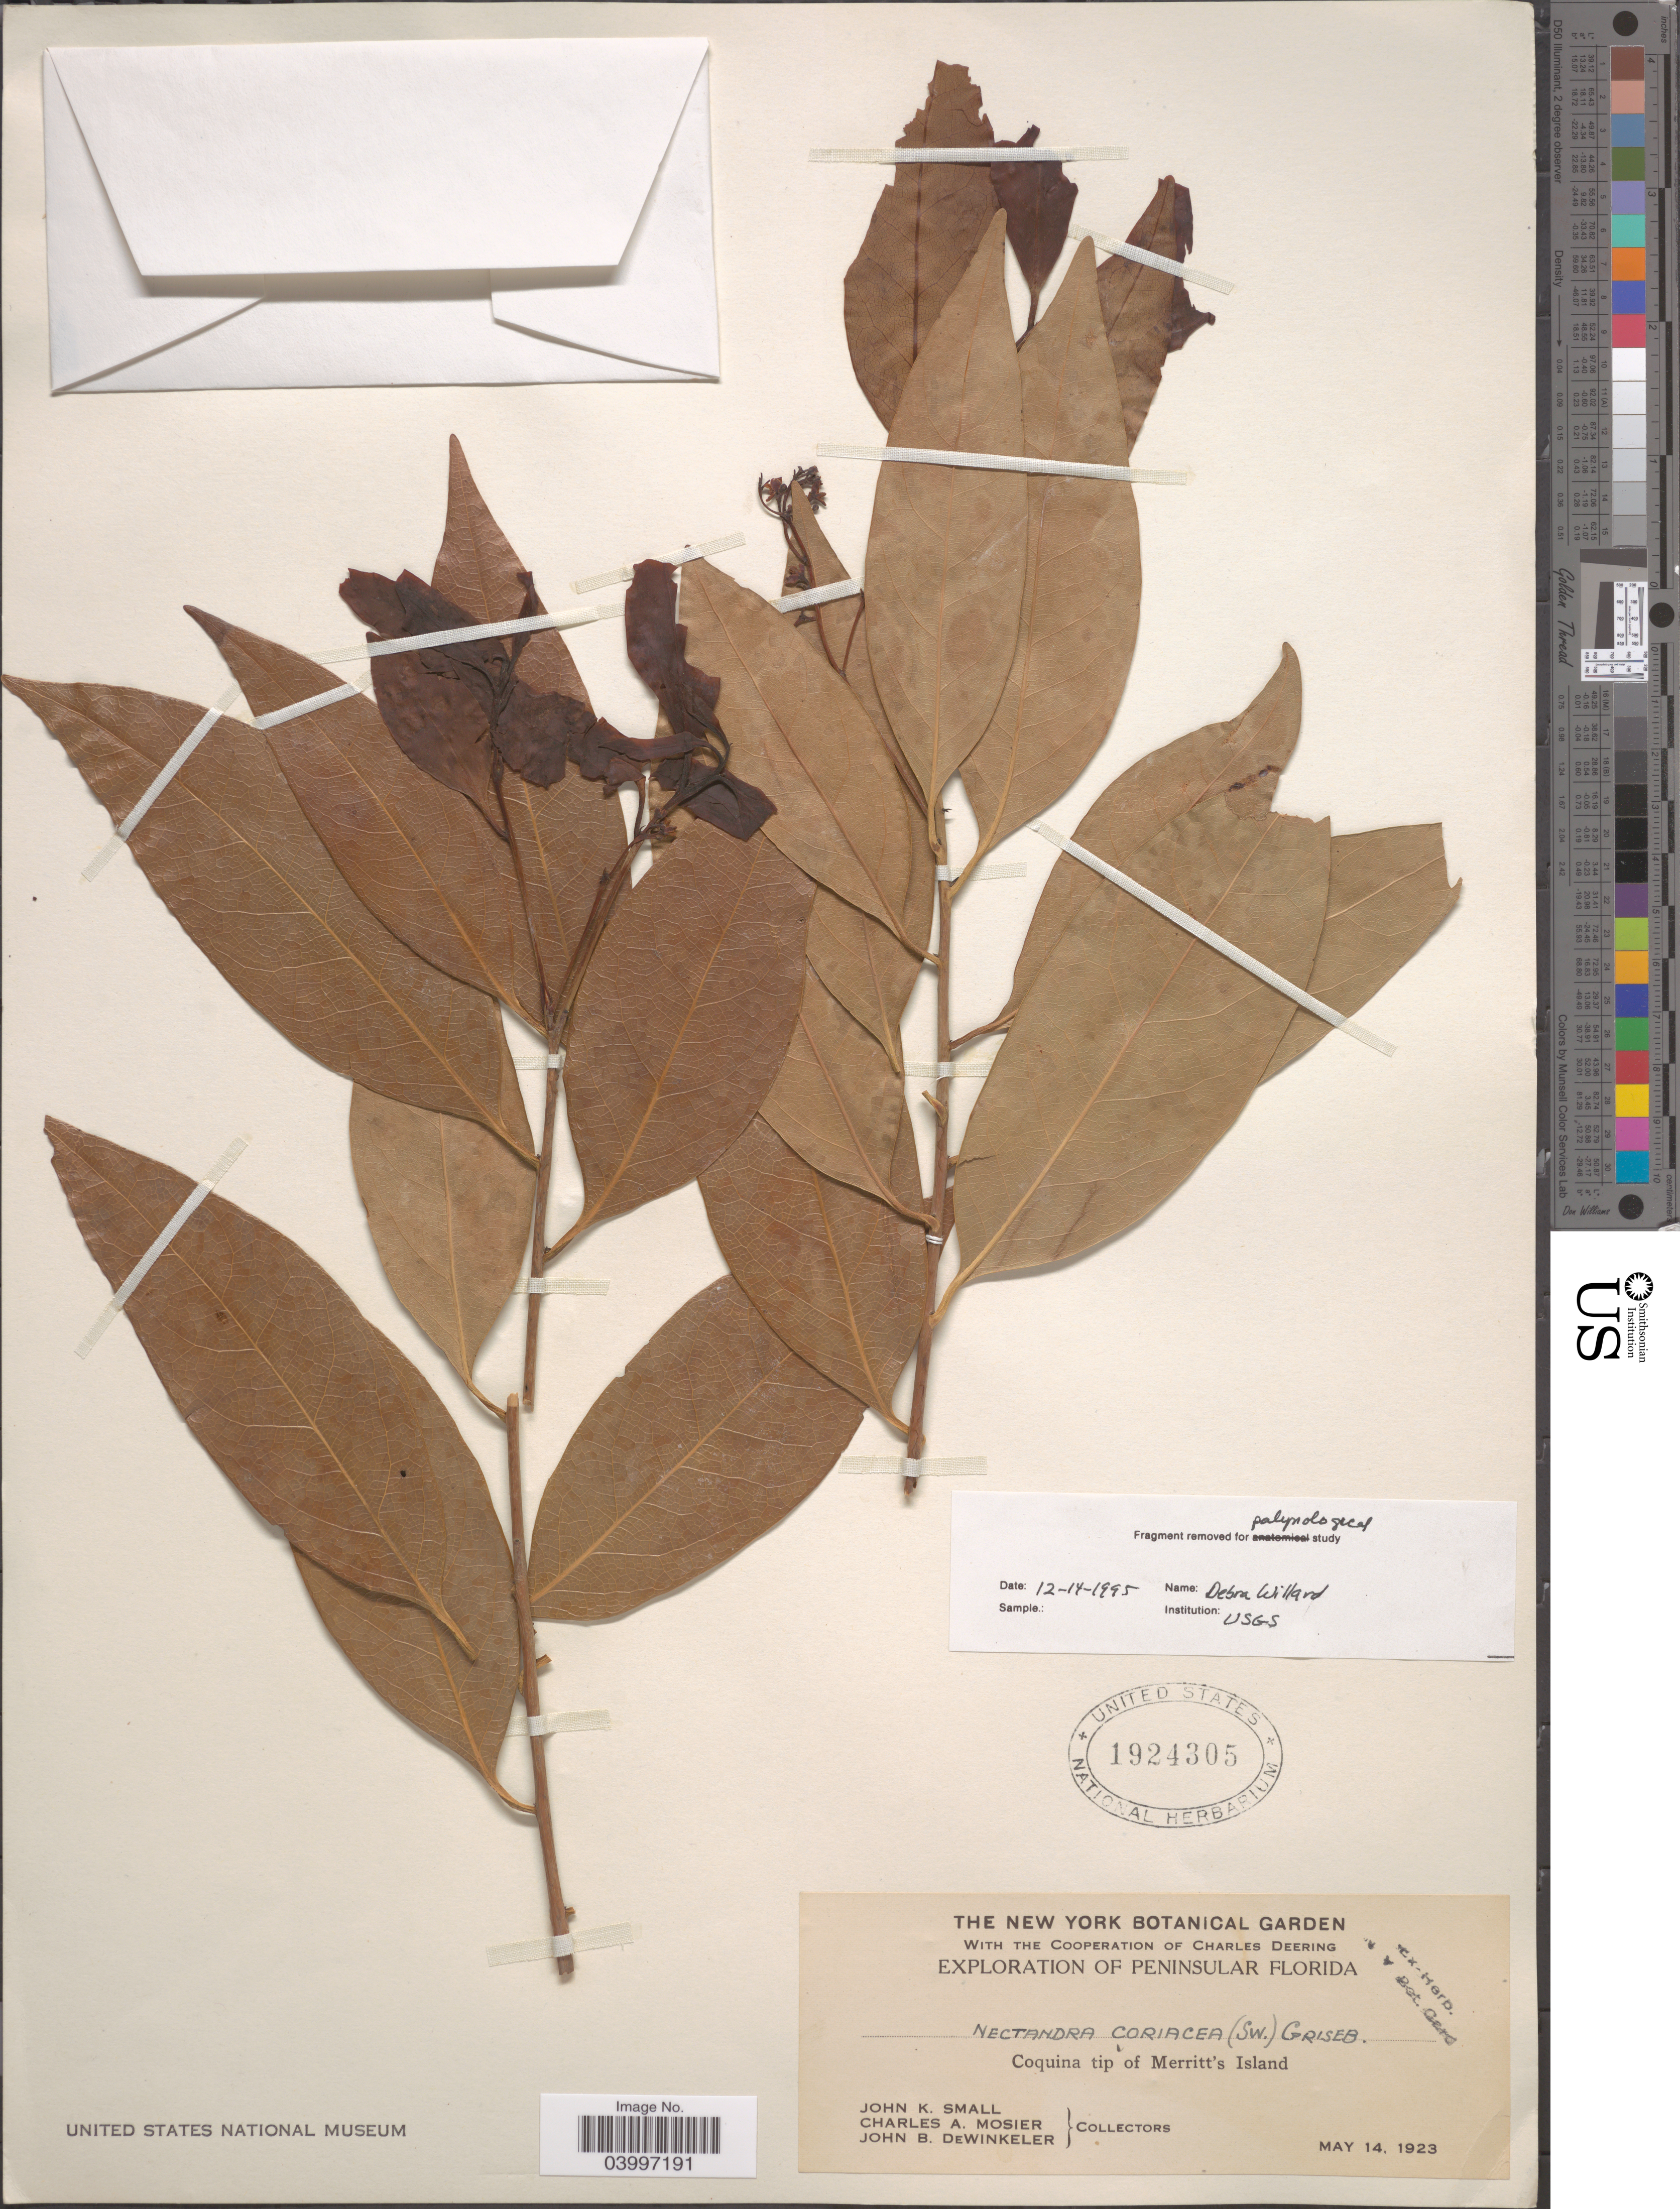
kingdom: Plantae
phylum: Tracheophyta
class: Magnoliopsida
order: Laurales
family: Lauraceae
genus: Nectandra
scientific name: Nectandra coriacea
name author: (Sw.) Griseb.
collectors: J. K. Small, C. A. Mosier & J. B. Dewinkeler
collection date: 1923-05-14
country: United States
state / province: Florida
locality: Peninsular Florida. Coquina tip of Merritt's Island.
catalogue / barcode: US 1924305